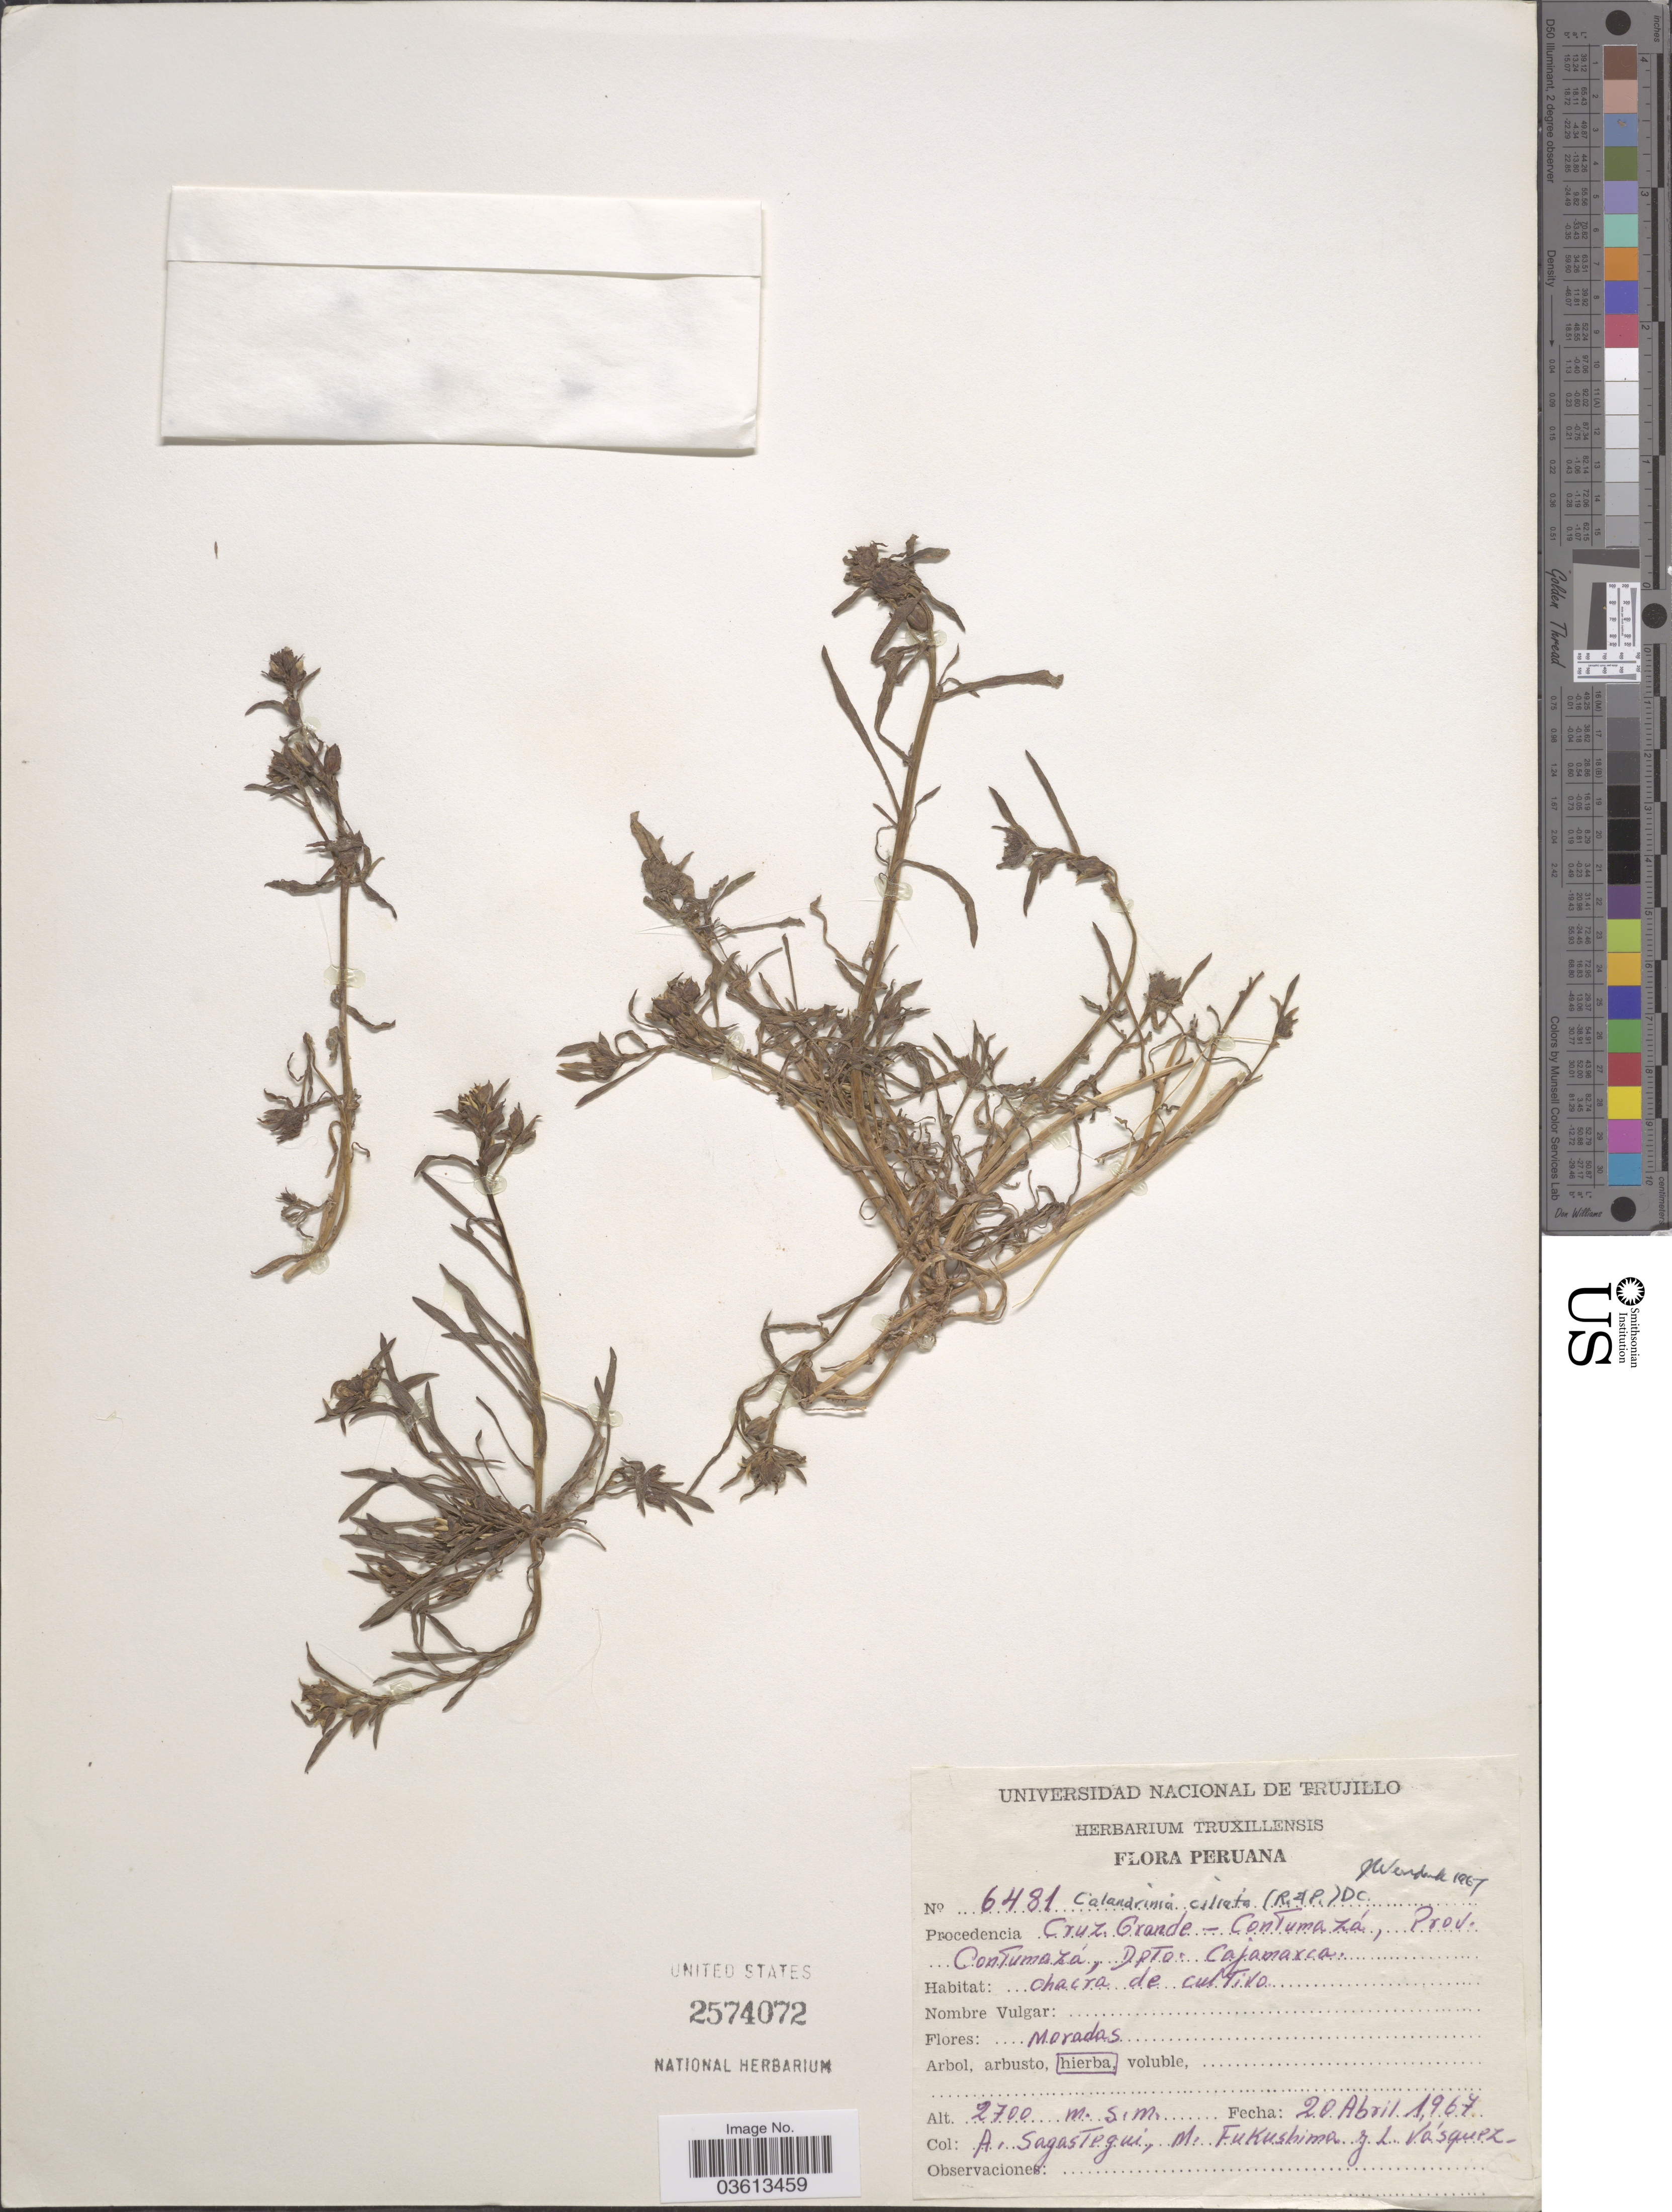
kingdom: Plantae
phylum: Tracheophyta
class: Magnoliopsida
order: Caryophyllales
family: Montiaceae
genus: Calandrinia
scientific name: Calandrinia ciliata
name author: (Ruiz & Pav.) DC.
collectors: A. Sagastegui, M. Fukushima & L. Vasquez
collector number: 6481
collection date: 1967-04-20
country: Peru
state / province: Cajamarca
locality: Procedencia: Cruz Grande - Contumazá, Prov. Contumazá, Dpto. Cajamarca.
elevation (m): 2700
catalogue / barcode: US 2574072